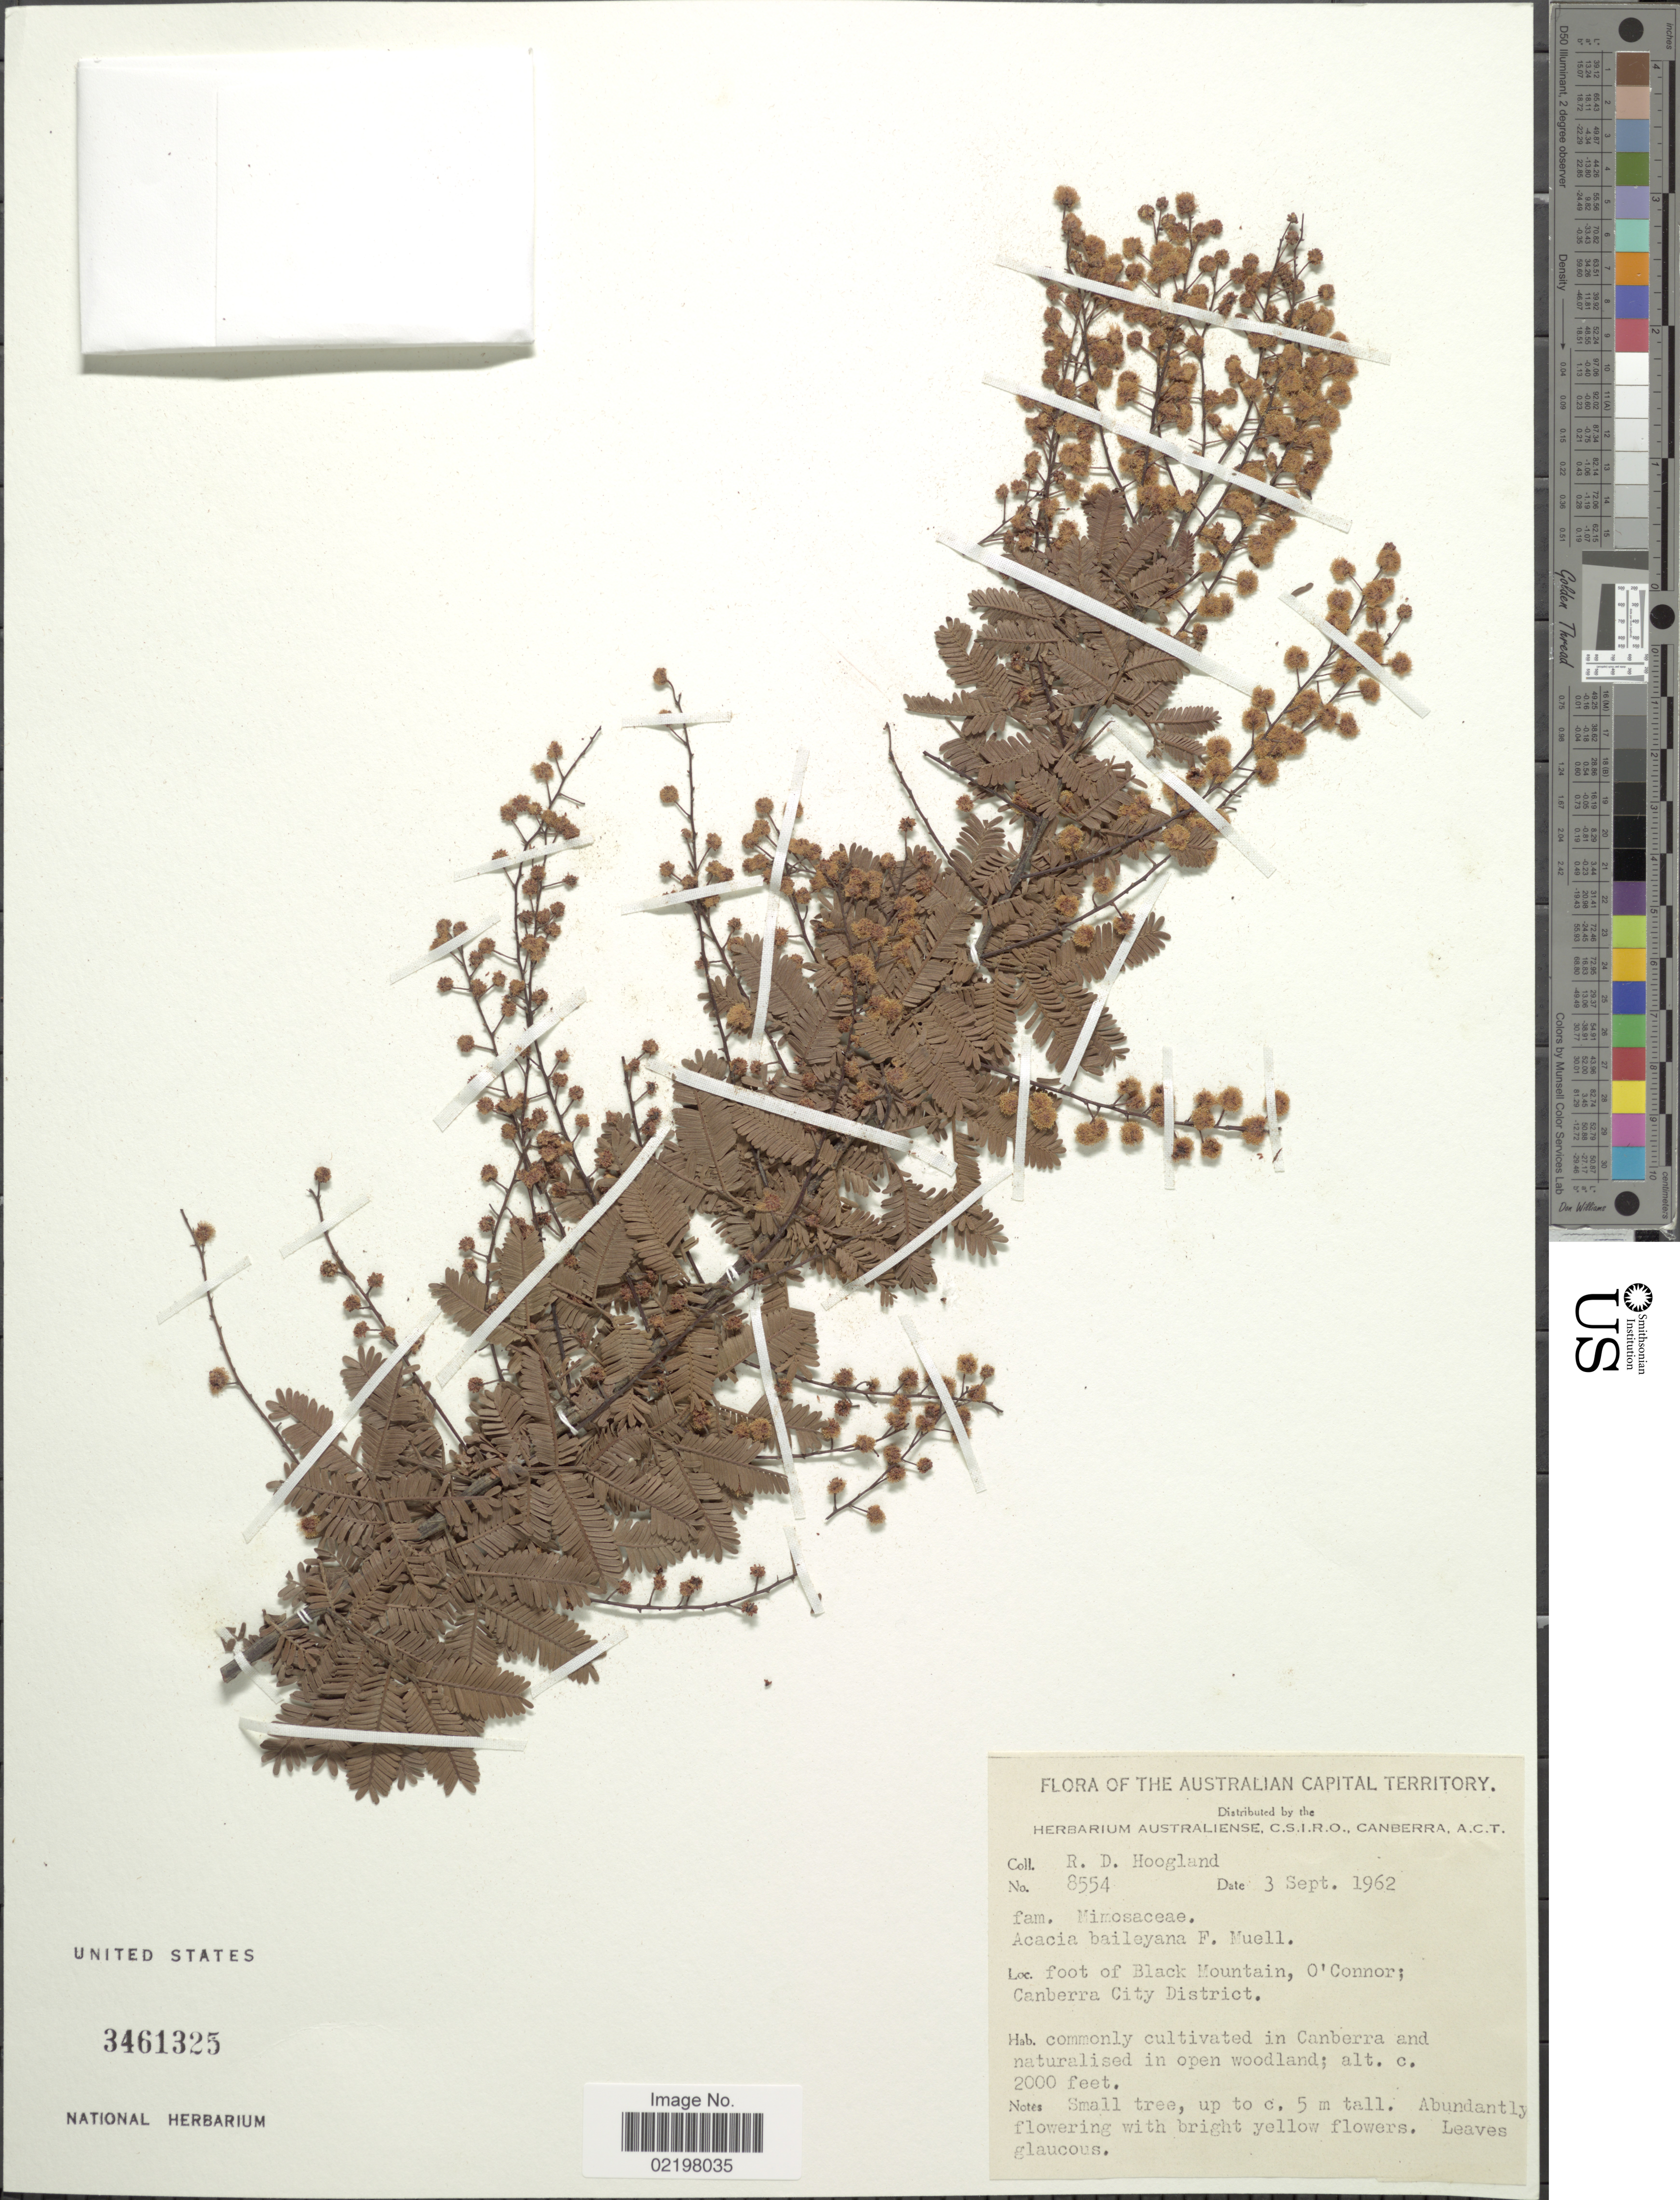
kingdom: Plantae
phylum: Tracheophyta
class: Magnoliopsida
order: Fabales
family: Fabaceae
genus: Acacia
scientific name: Acacia baileyana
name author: F. Muell.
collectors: R. D. Hoogland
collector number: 8554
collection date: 1962-09-03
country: Australia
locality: Foot of Black Mountain, O' Connor: Canberra City District, The Australian Capital Territory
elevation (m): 610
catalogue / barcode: US 3461325